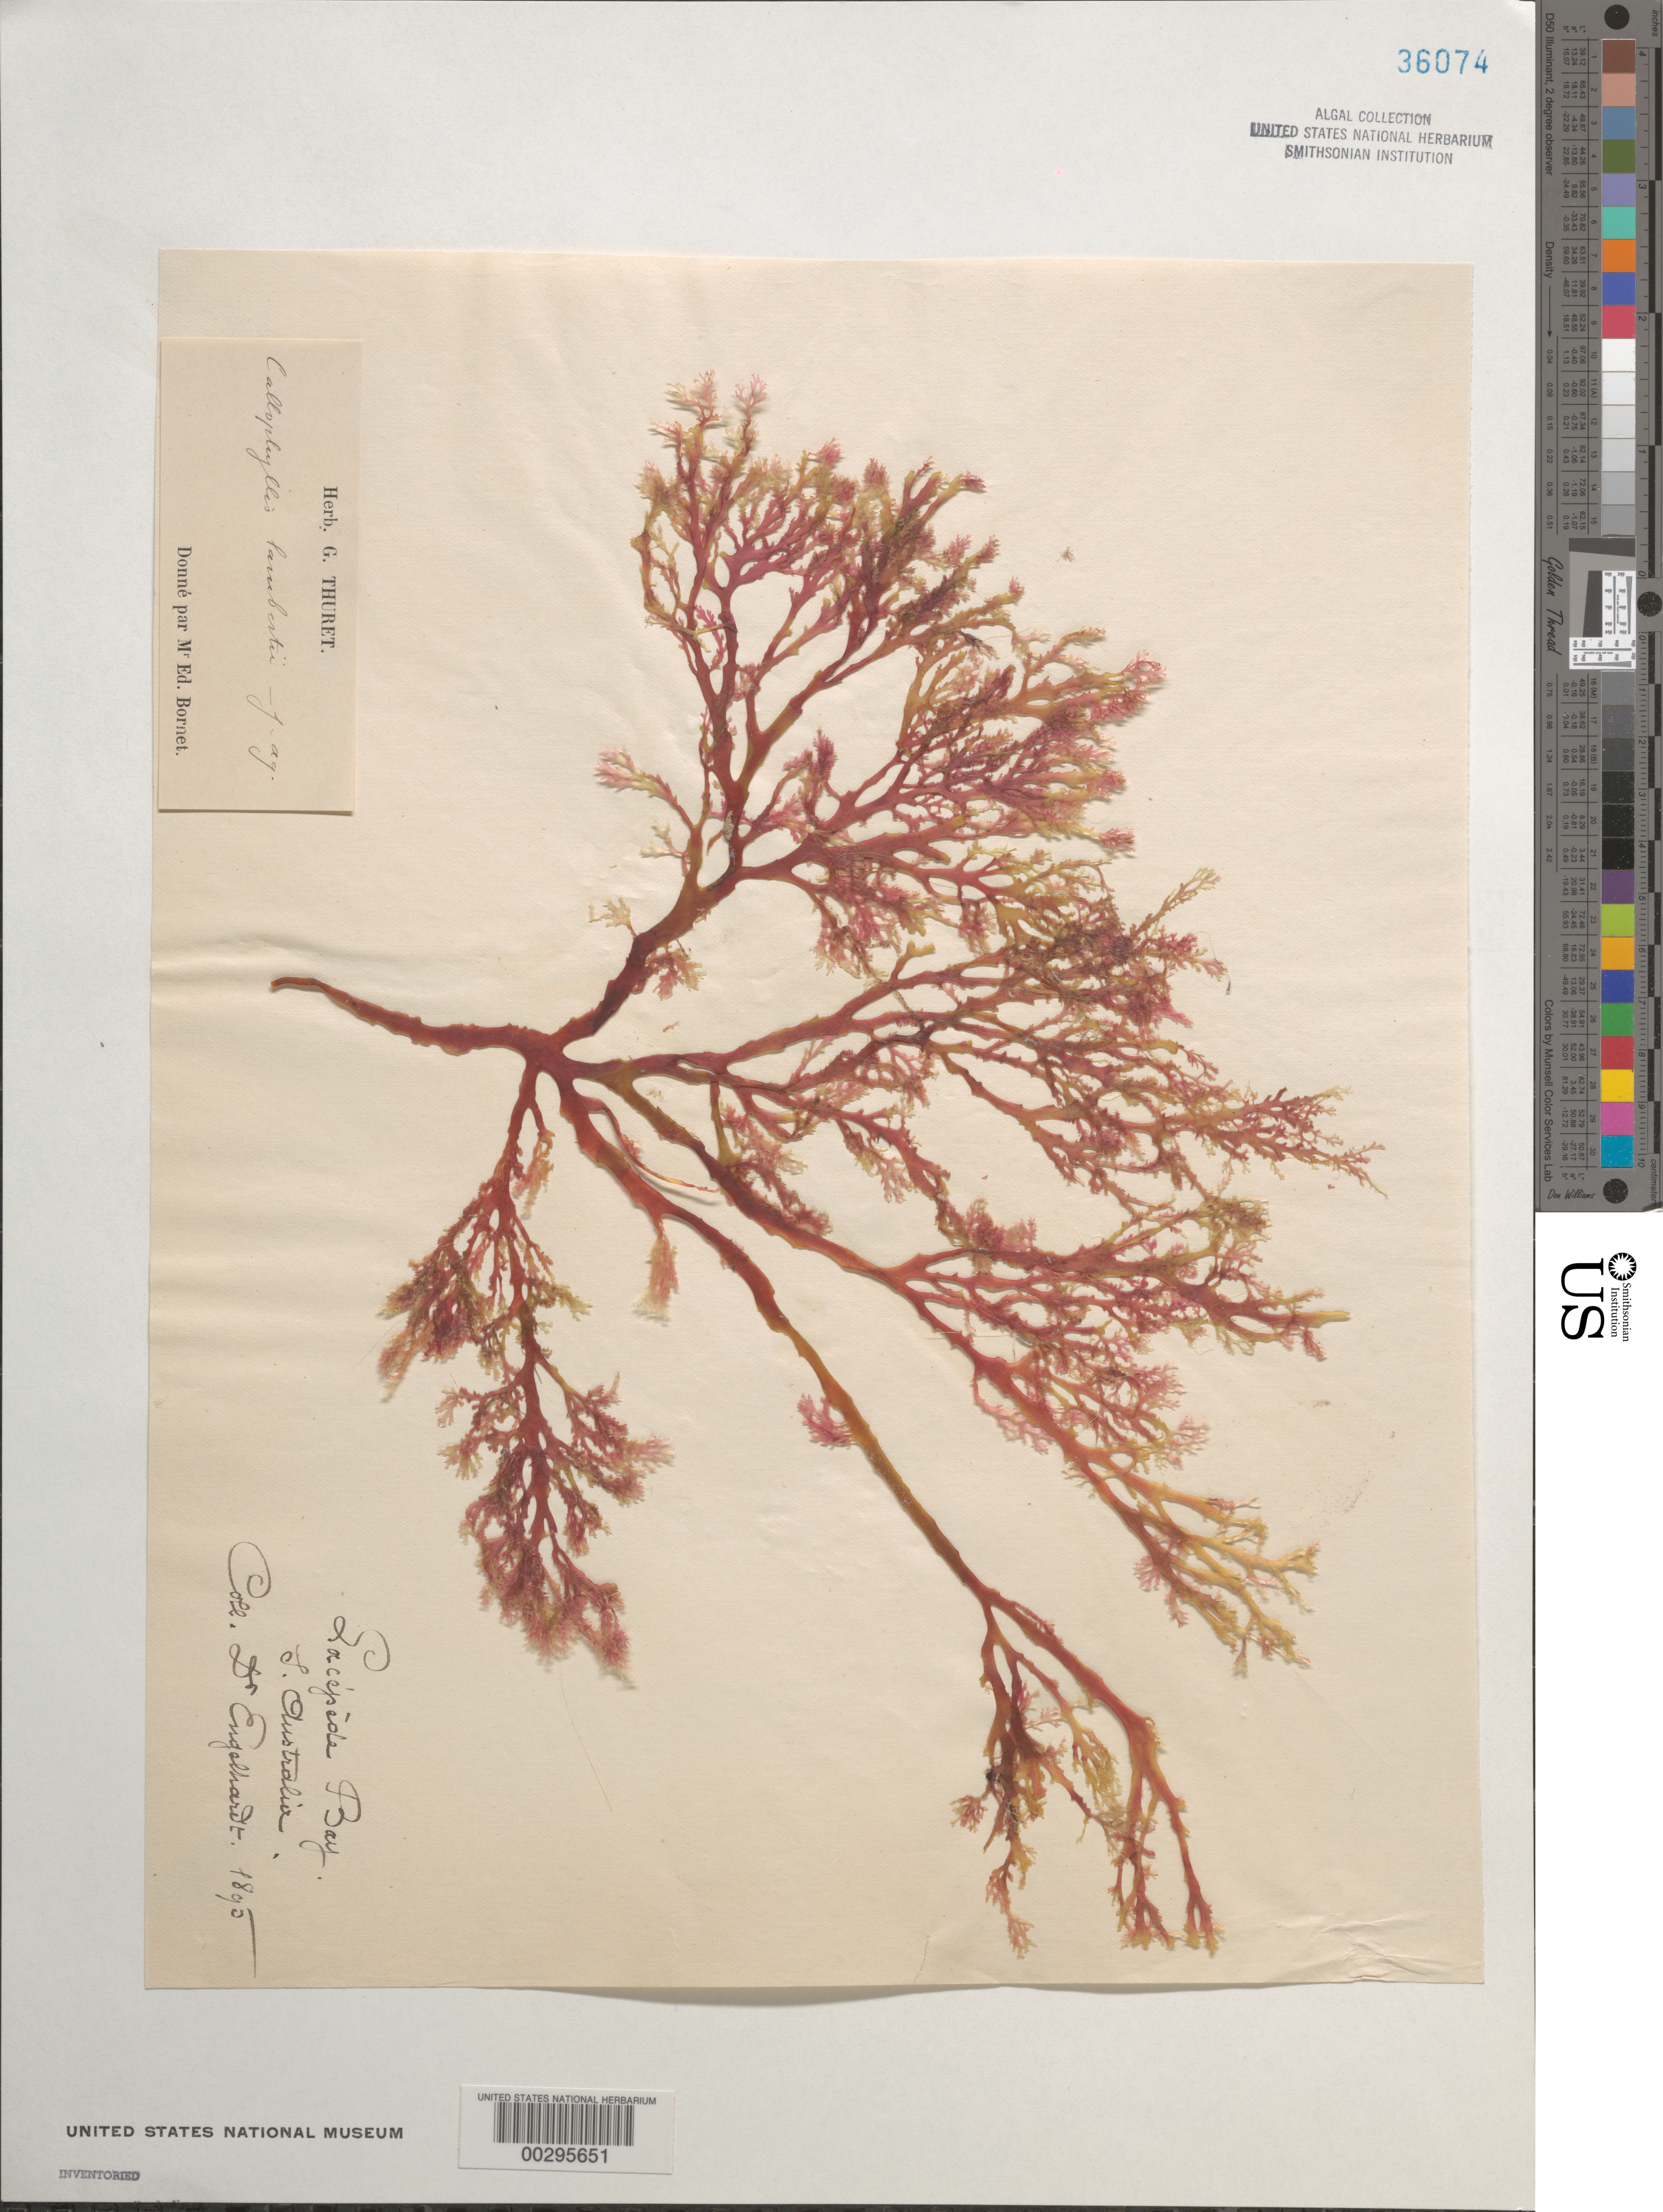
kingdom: Plantae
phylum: Rhodophyta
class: Florideophyceae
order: Gigartinales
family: Kallymeniaceae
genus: Callophyllis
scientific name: Callophyllis lambertii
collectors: D. Engelhardt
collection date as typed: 1895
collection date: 1895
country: Australia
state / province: South Australia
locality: Lacepede bay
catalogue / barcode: US 36074